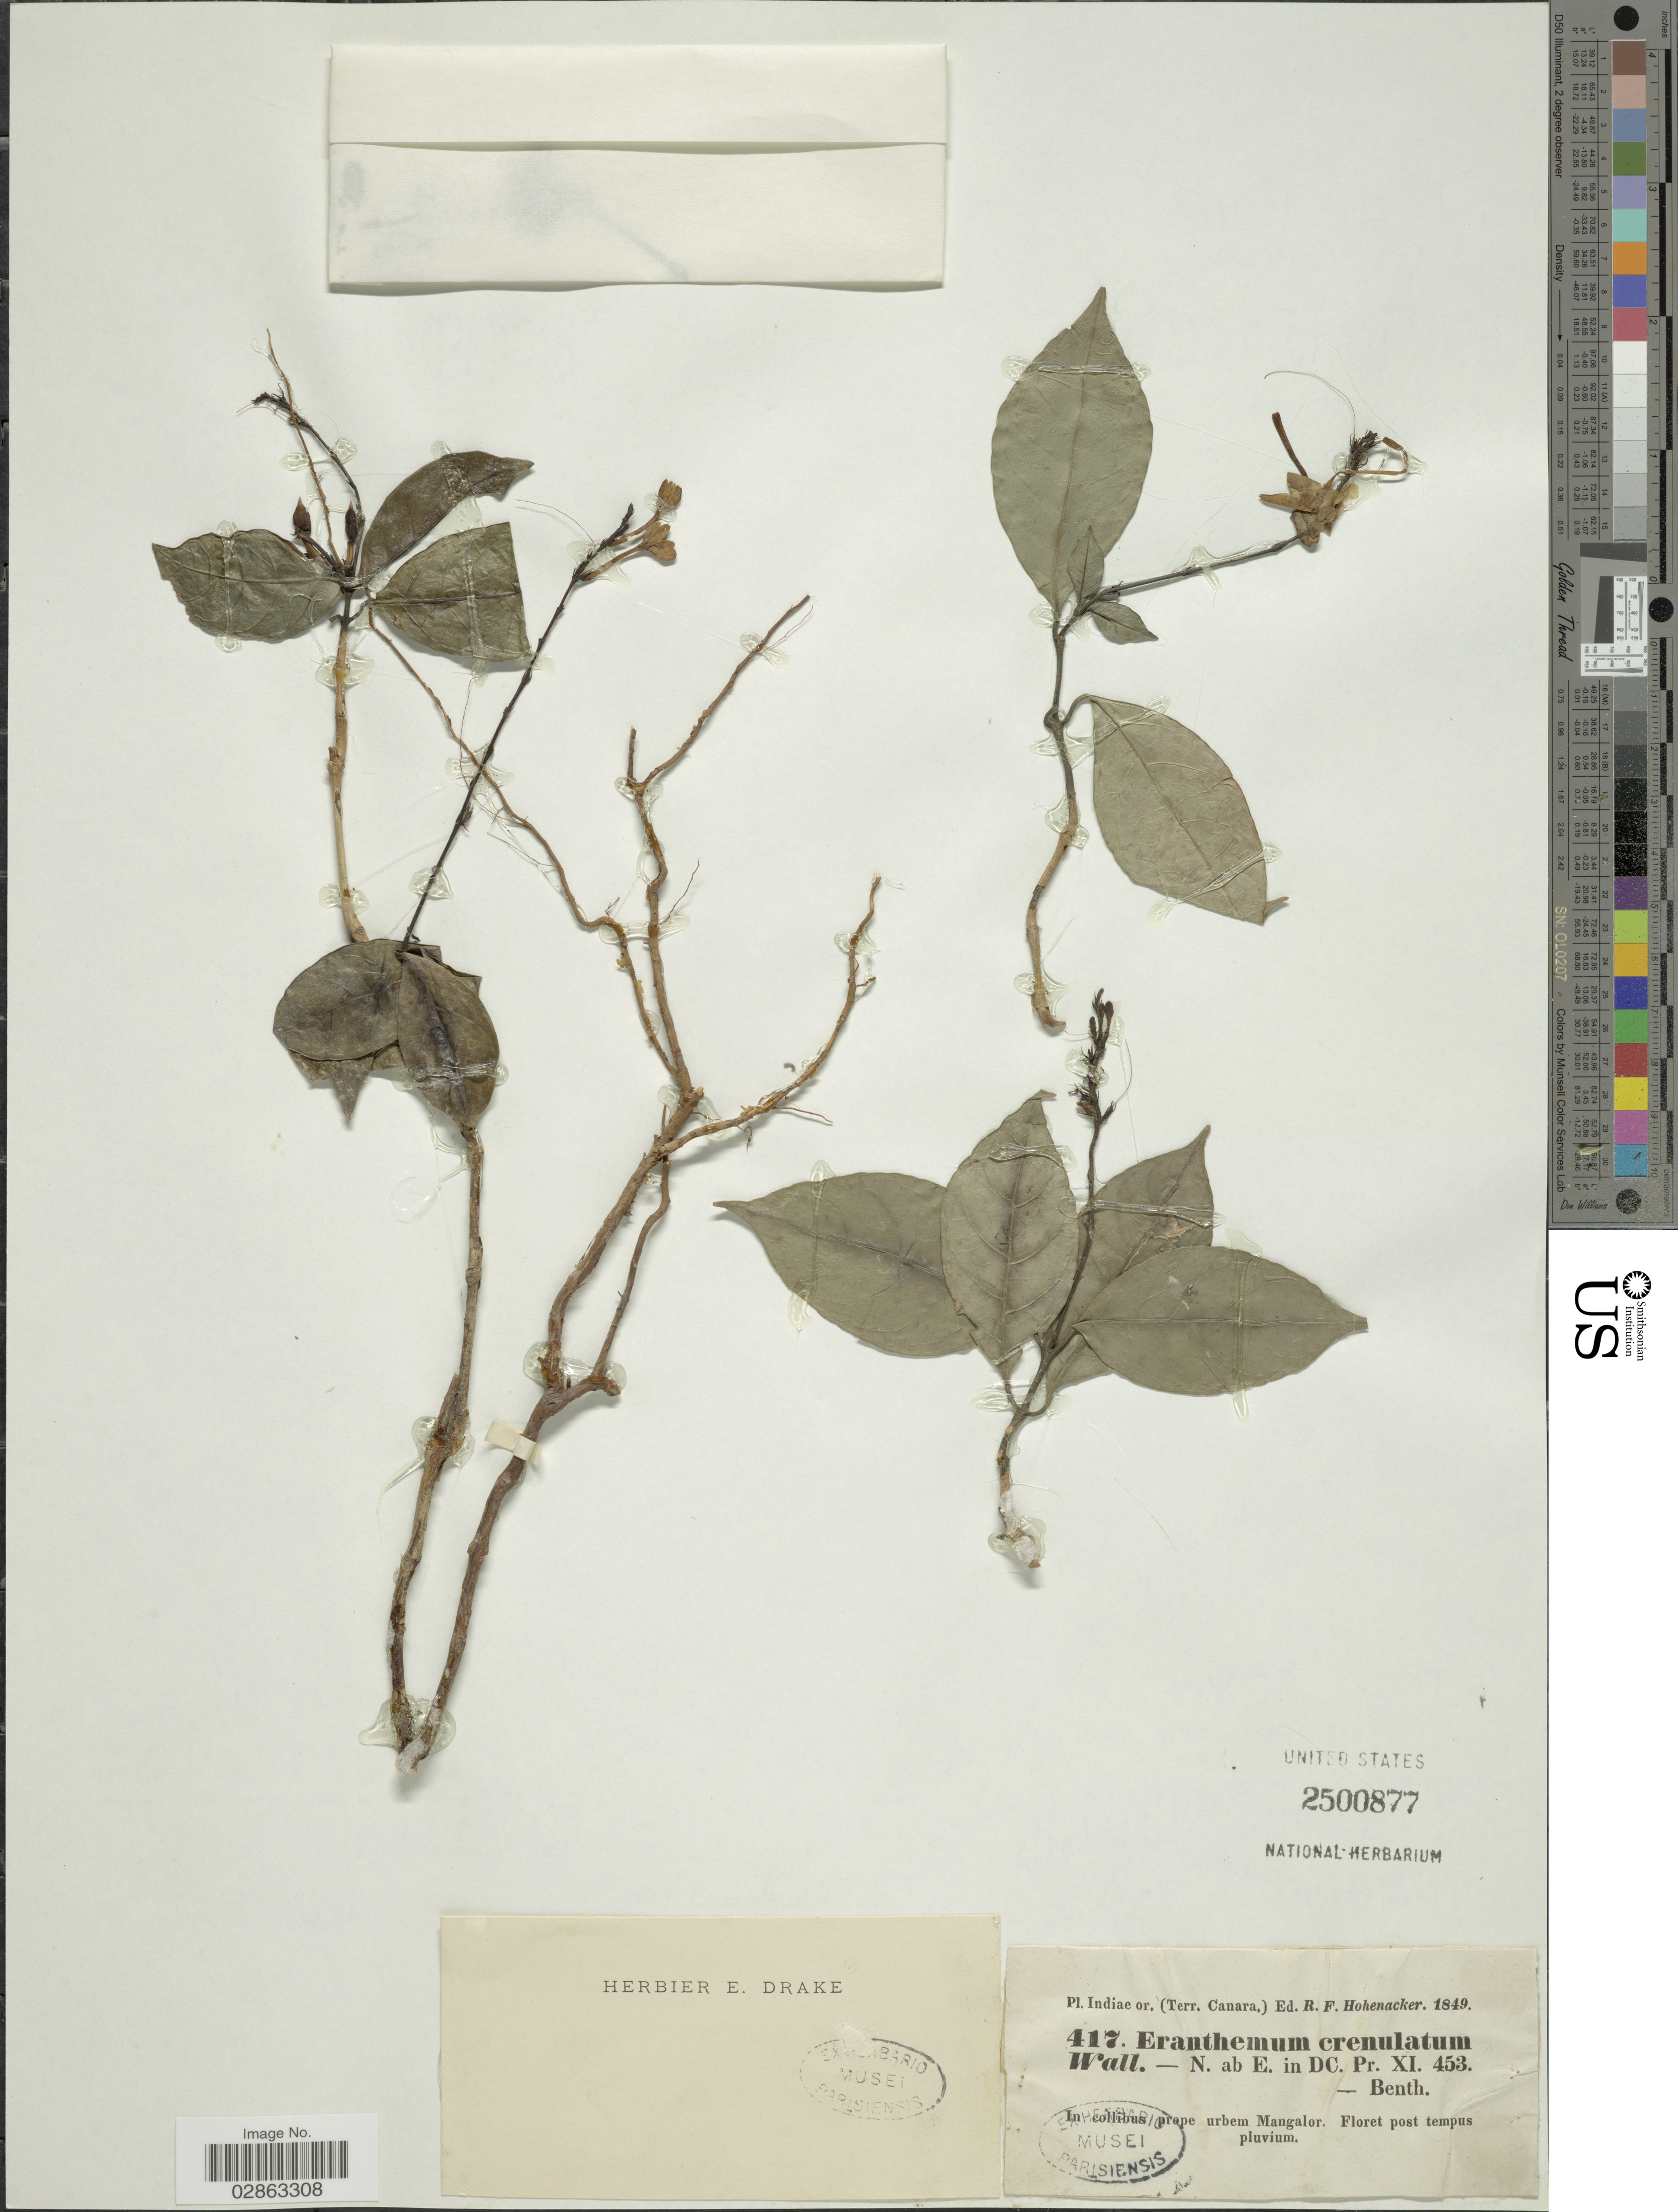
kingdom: Plantae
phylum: Tracheophyta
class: Magnoliopsida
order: Lamiales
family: Acanthaceae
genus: Eranthemum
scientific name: Eranthemum crenulatum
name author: Wall. ex Lindl.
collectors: R. F. Hohenacker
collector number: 417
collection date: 1849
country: India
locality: Indiae or. (Terr. Canara). In collibus prope urbem Mangalor.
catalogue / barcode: US 2500877